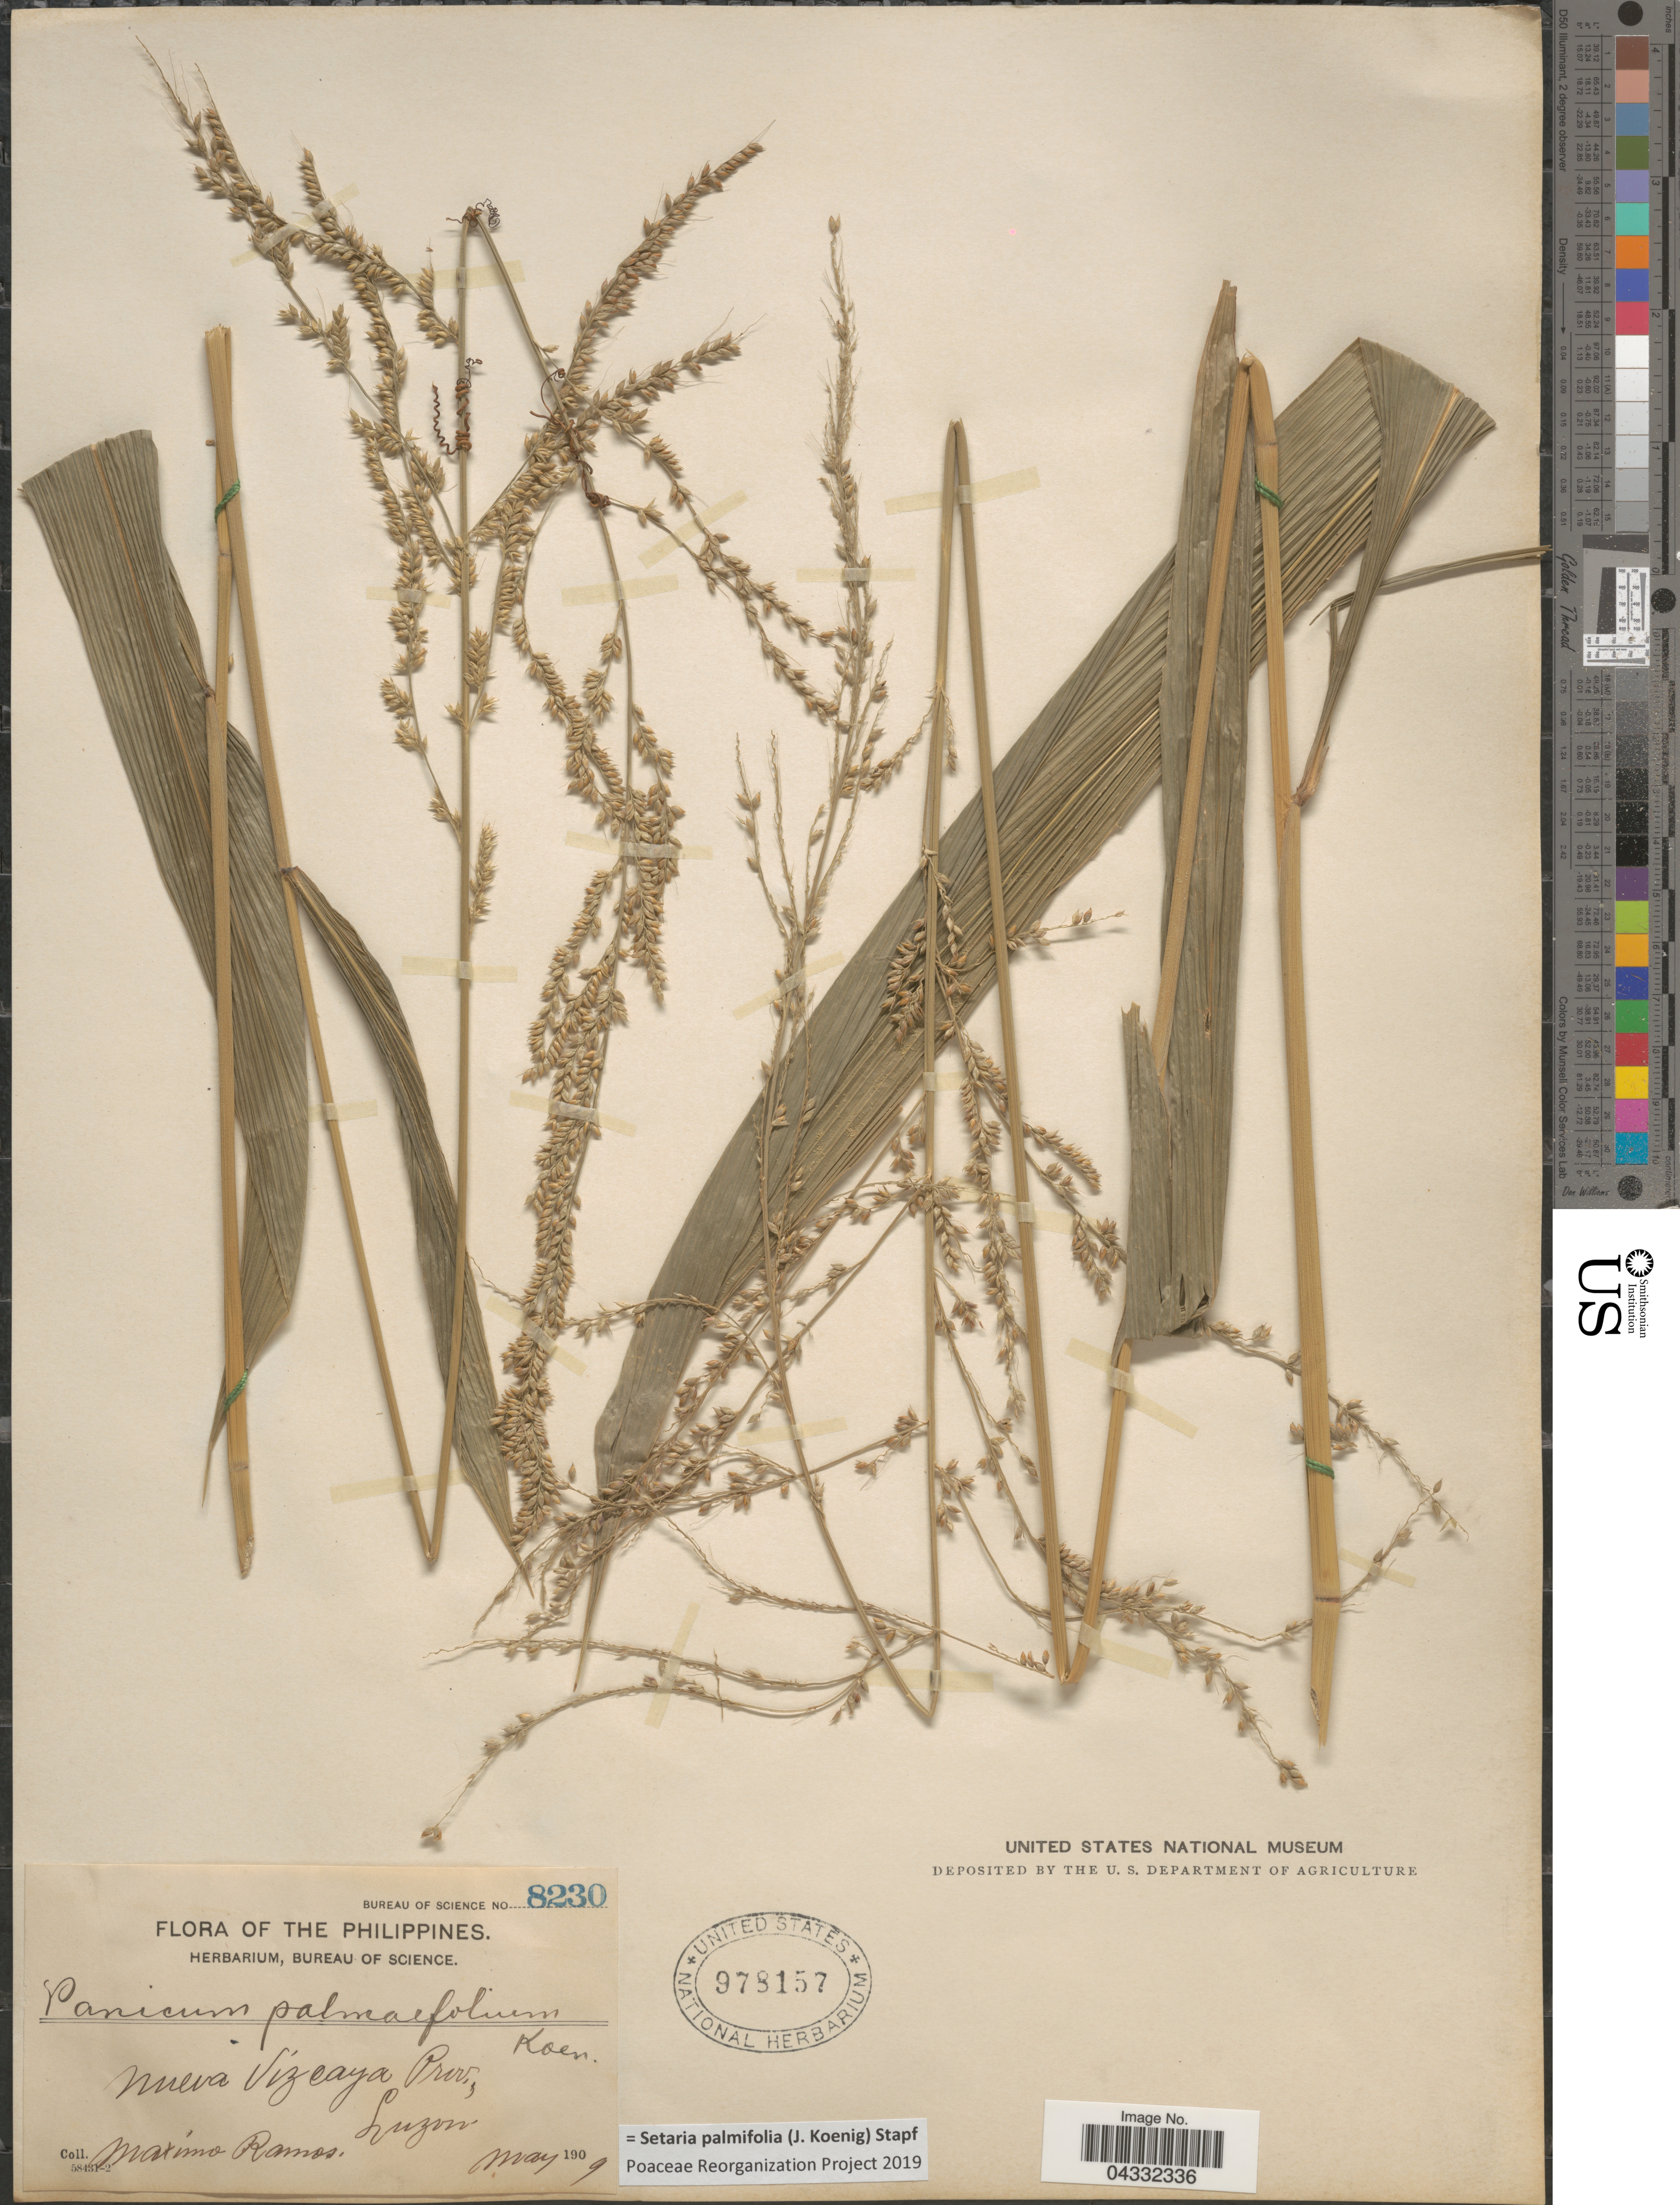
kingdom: Plantae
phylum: Tracheophyta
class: Liliopsida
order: Poales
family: Poaceae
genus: Setaria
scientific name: Setaria palmifolia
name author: (J. Koenig) Stapf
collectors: M. Ramos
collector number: Bureau of Science 8230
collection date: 1909-05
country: Philippines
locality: Nueva Vizcaya Prov., Luzon.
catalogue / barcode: US 978157